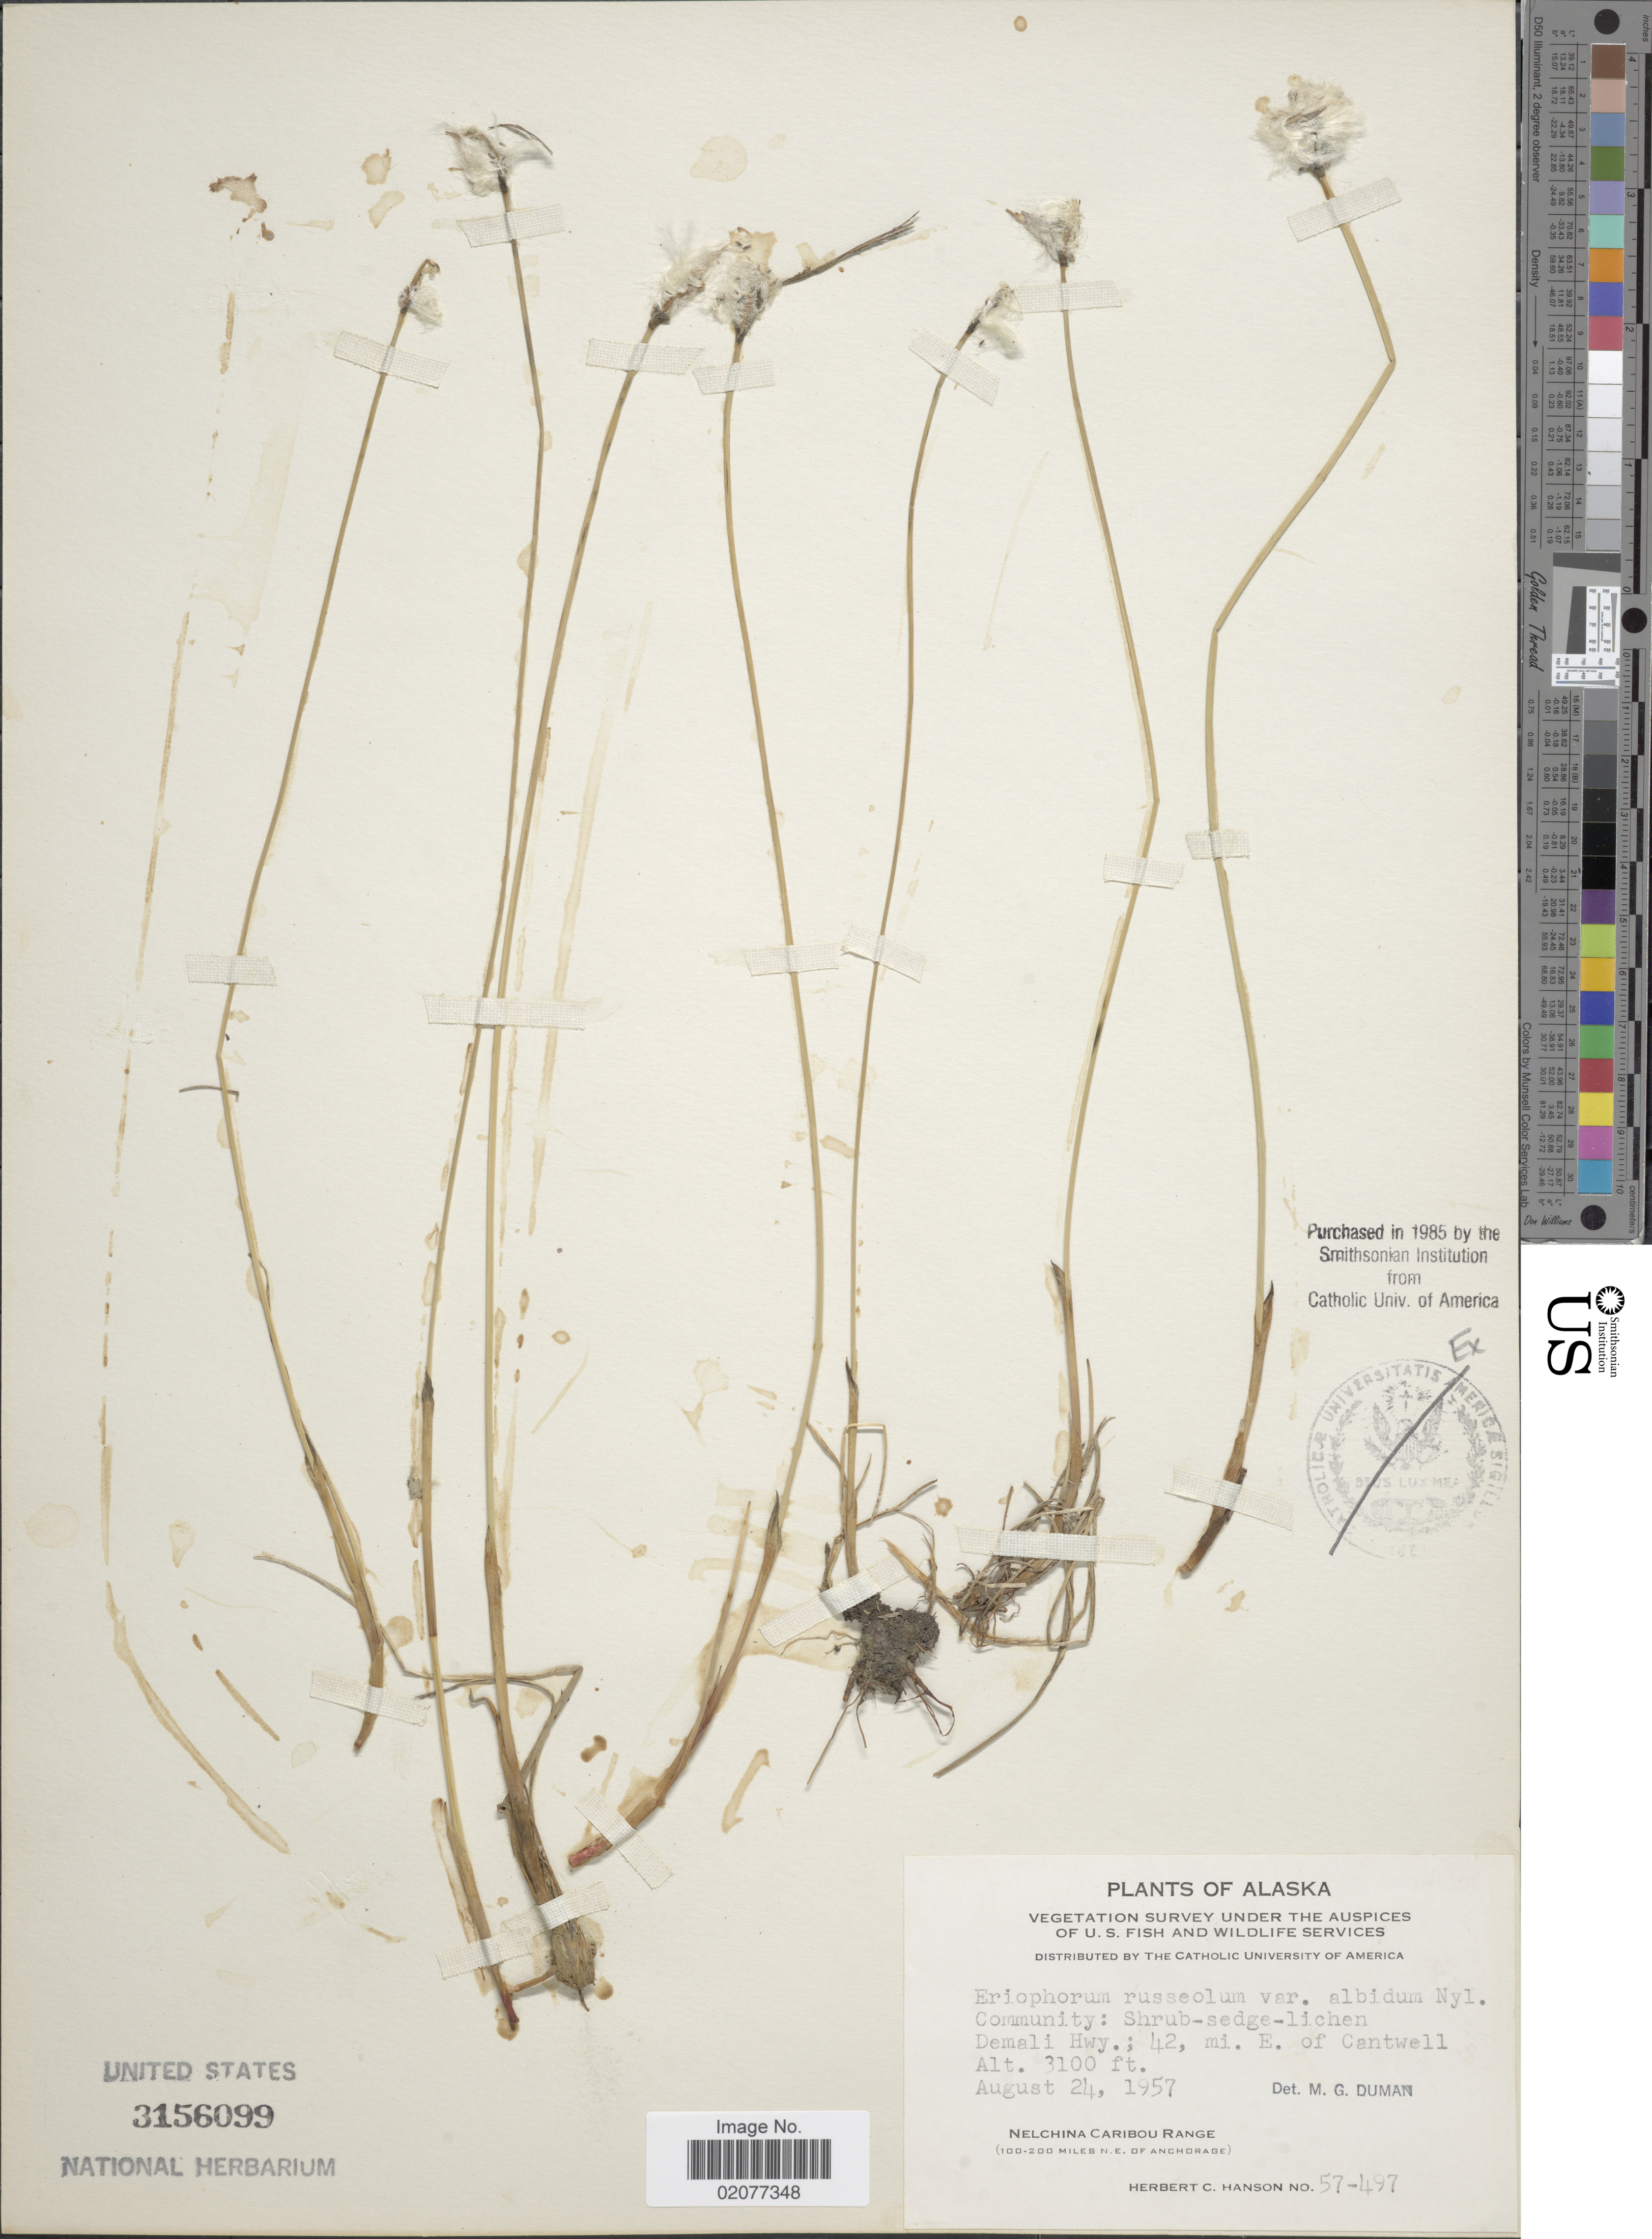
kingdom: Plantae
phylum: Tracheophyta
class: Liliopsida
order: Poales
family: Cyperaceae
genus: Eriophorum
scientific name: Eriophorum chamissonis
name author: C.A. Mey.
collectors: H. Hanson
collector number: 57-497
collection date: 1957-08-24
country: United States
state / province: Alaska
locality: Demali Hwy.; 42 mi. E. of Cantwell. Nelchina Caribou Range, (100-200 miles N.E. of Anchorage).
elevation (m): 945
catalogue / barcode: US 3156099